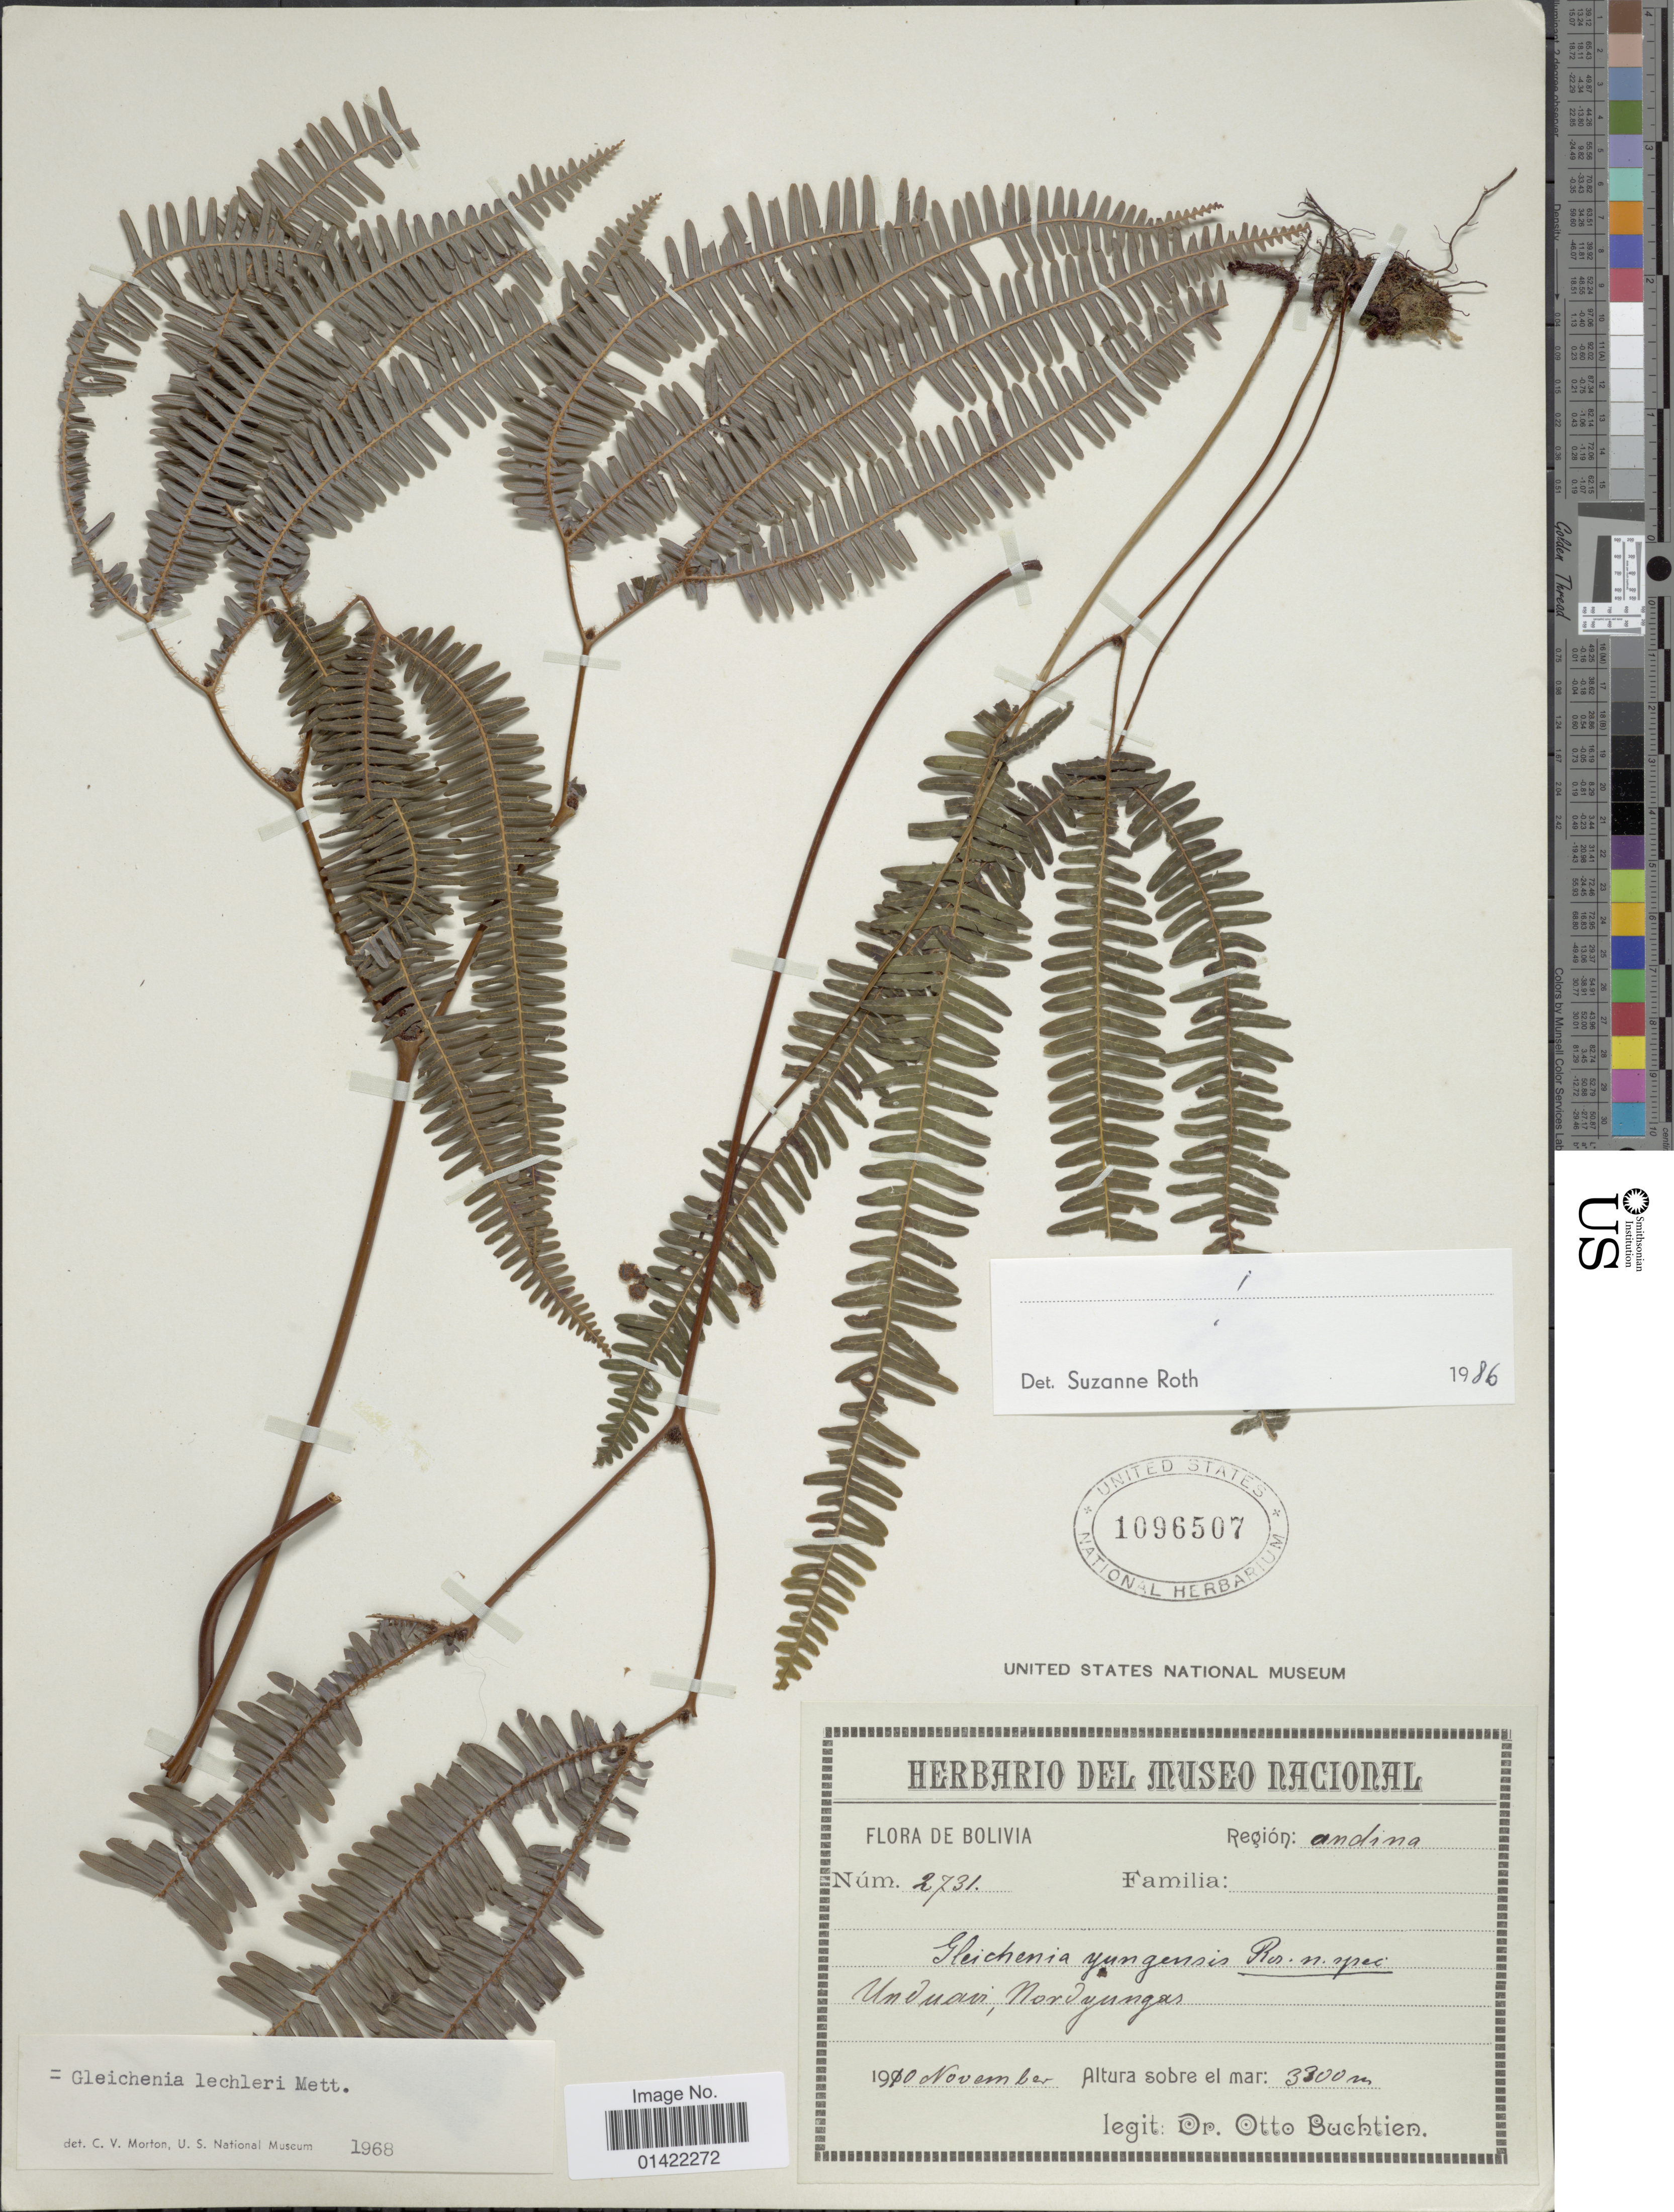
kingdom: Plantae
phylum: Tracheophyta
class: Polypodiopsida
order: Gleicheniales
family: Gleicheniaceae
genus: Sticherus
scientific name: Sticherus lechleri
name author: (Mett. ex Kuhn) Nakai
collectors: O. Buchtien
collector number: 2731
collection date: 1910-11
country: Bolivia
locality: Unduavi, Nordyungas, Región: andina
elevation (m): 3300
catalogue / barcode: US 1096507